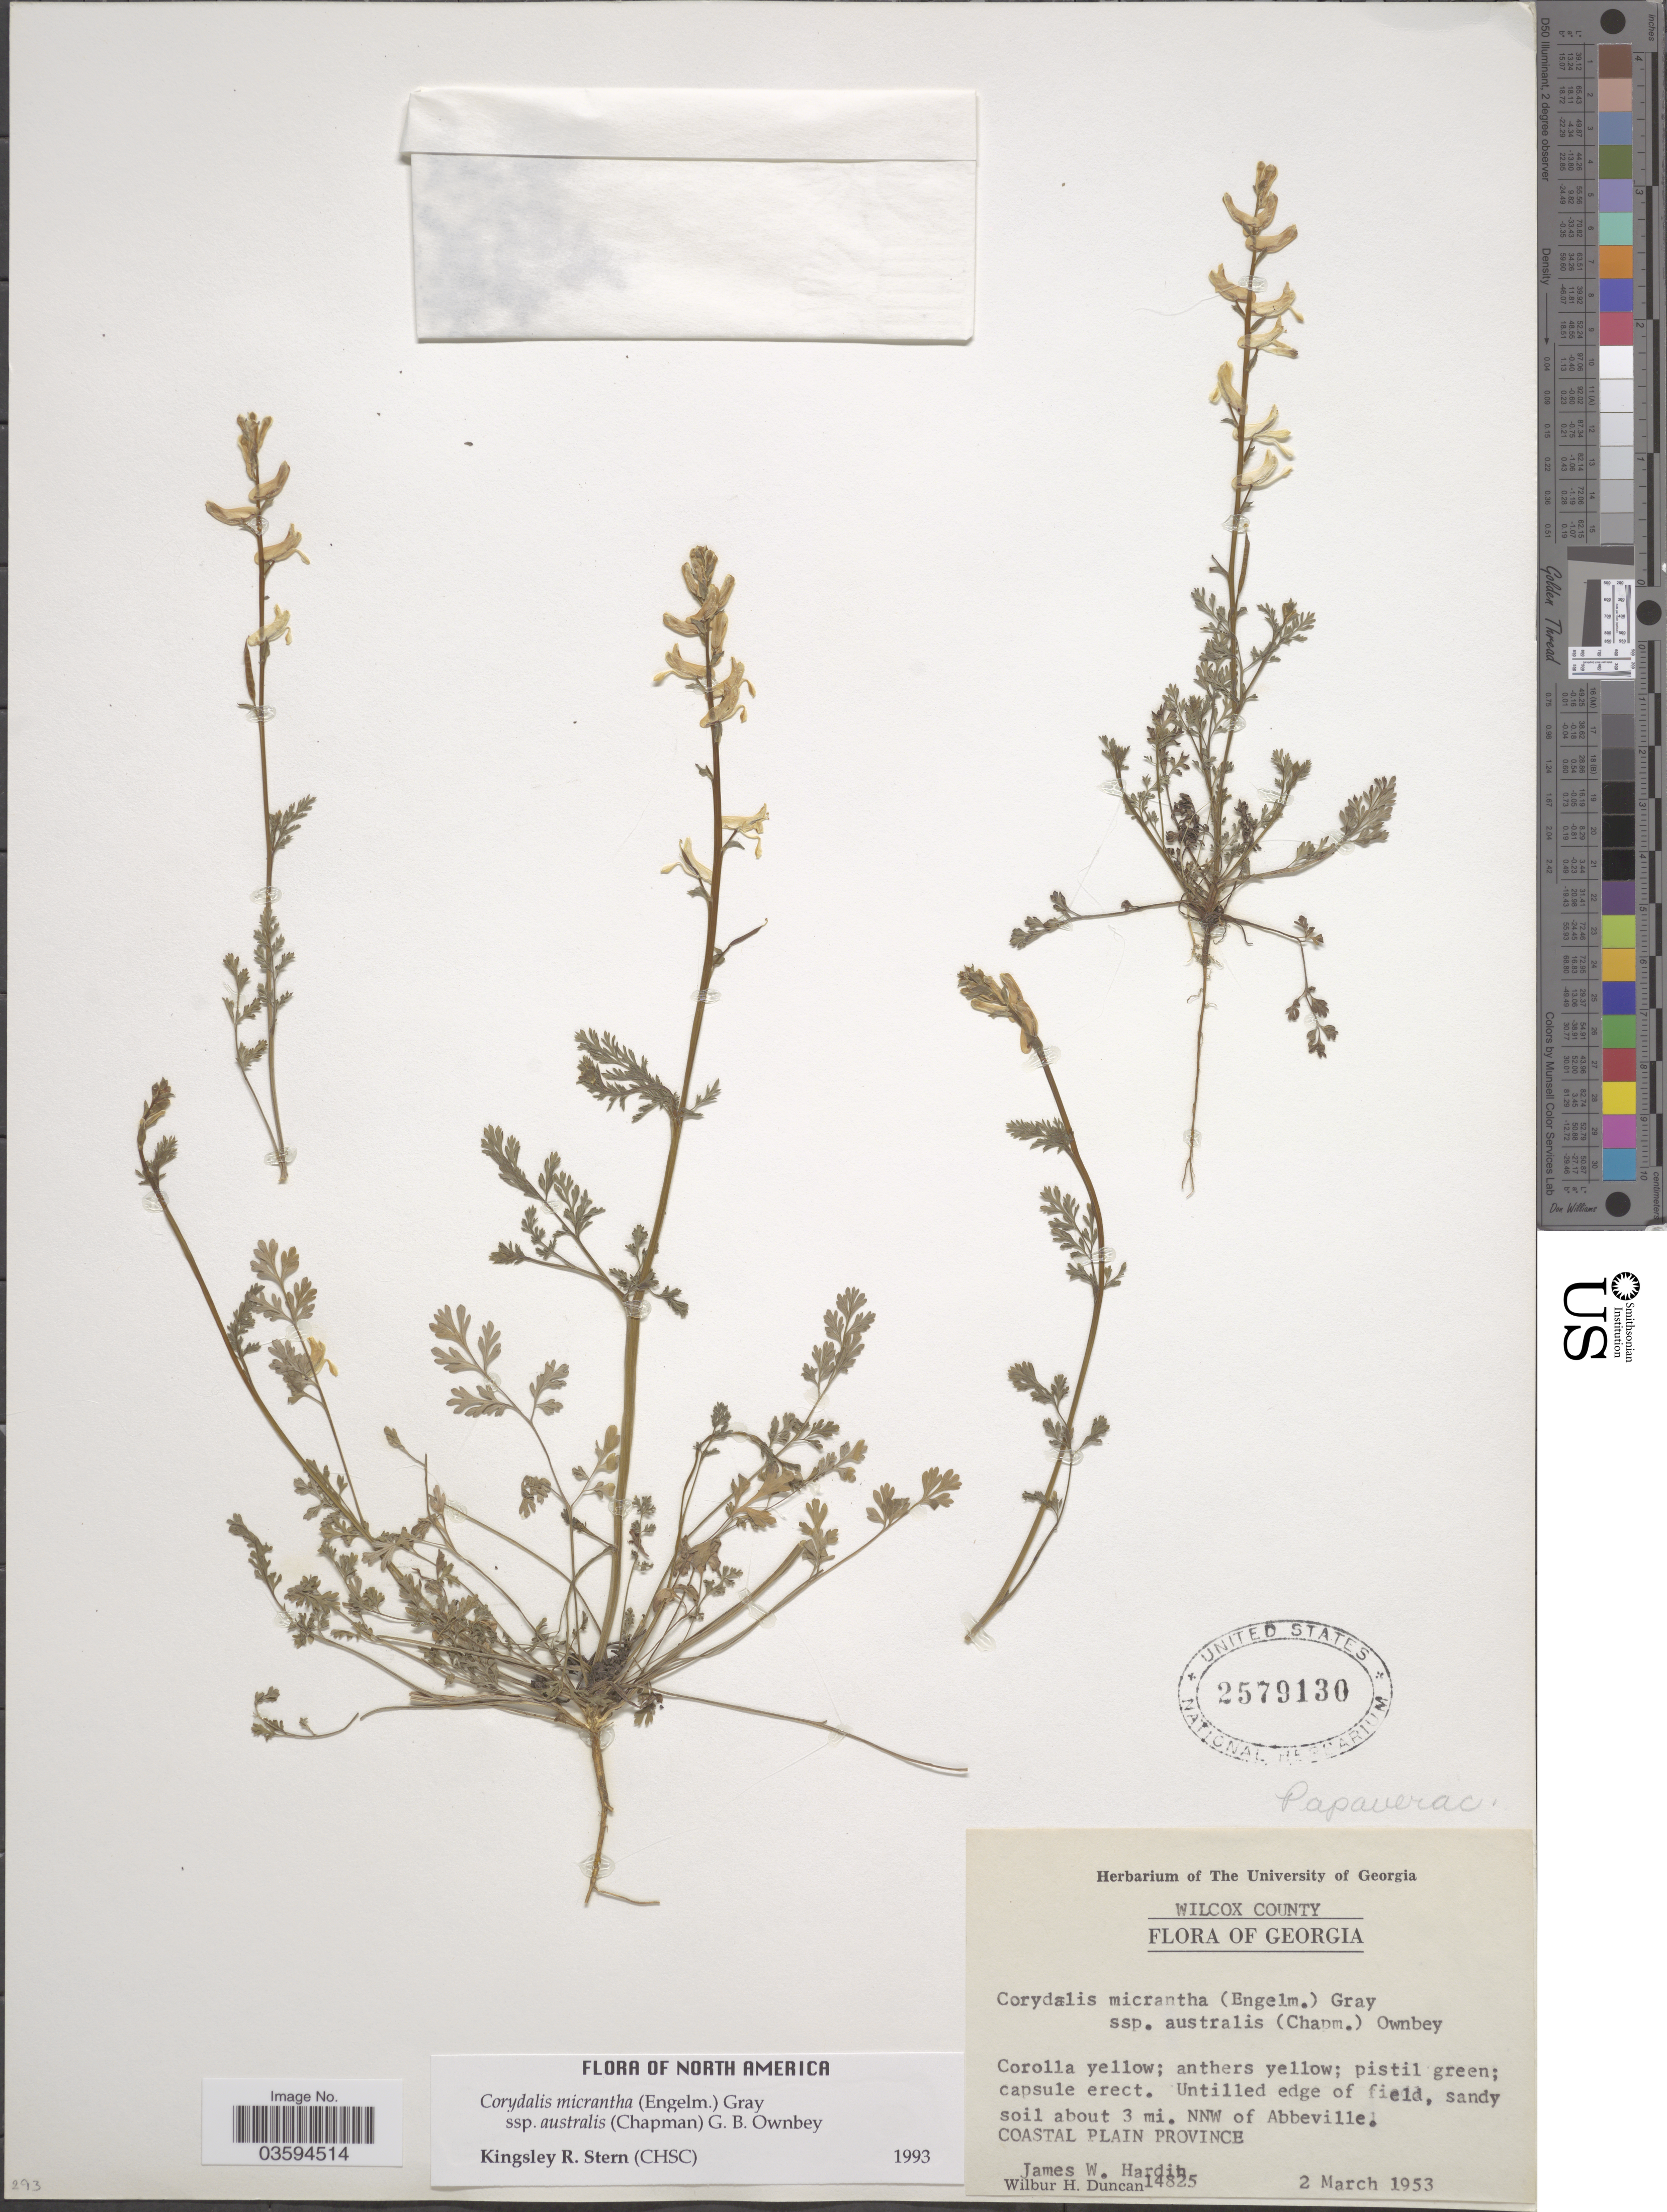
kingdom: Plantae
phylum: Tracheophyta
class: Magnoliopsida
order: Ranunculales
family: Papaveraceae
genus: Corydalis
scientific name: Corydalis micrantha subsp. australis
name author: (Chapm.) G.B. Ownbey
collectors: J. W. Hardin & W. H. Duncan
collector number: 14825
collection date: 1953-03-02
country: United States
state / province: Georgia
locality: Wilcox County. About 3 mi. NNW of Abbeville. Coastal Plain Province.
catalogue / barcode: US 2579130